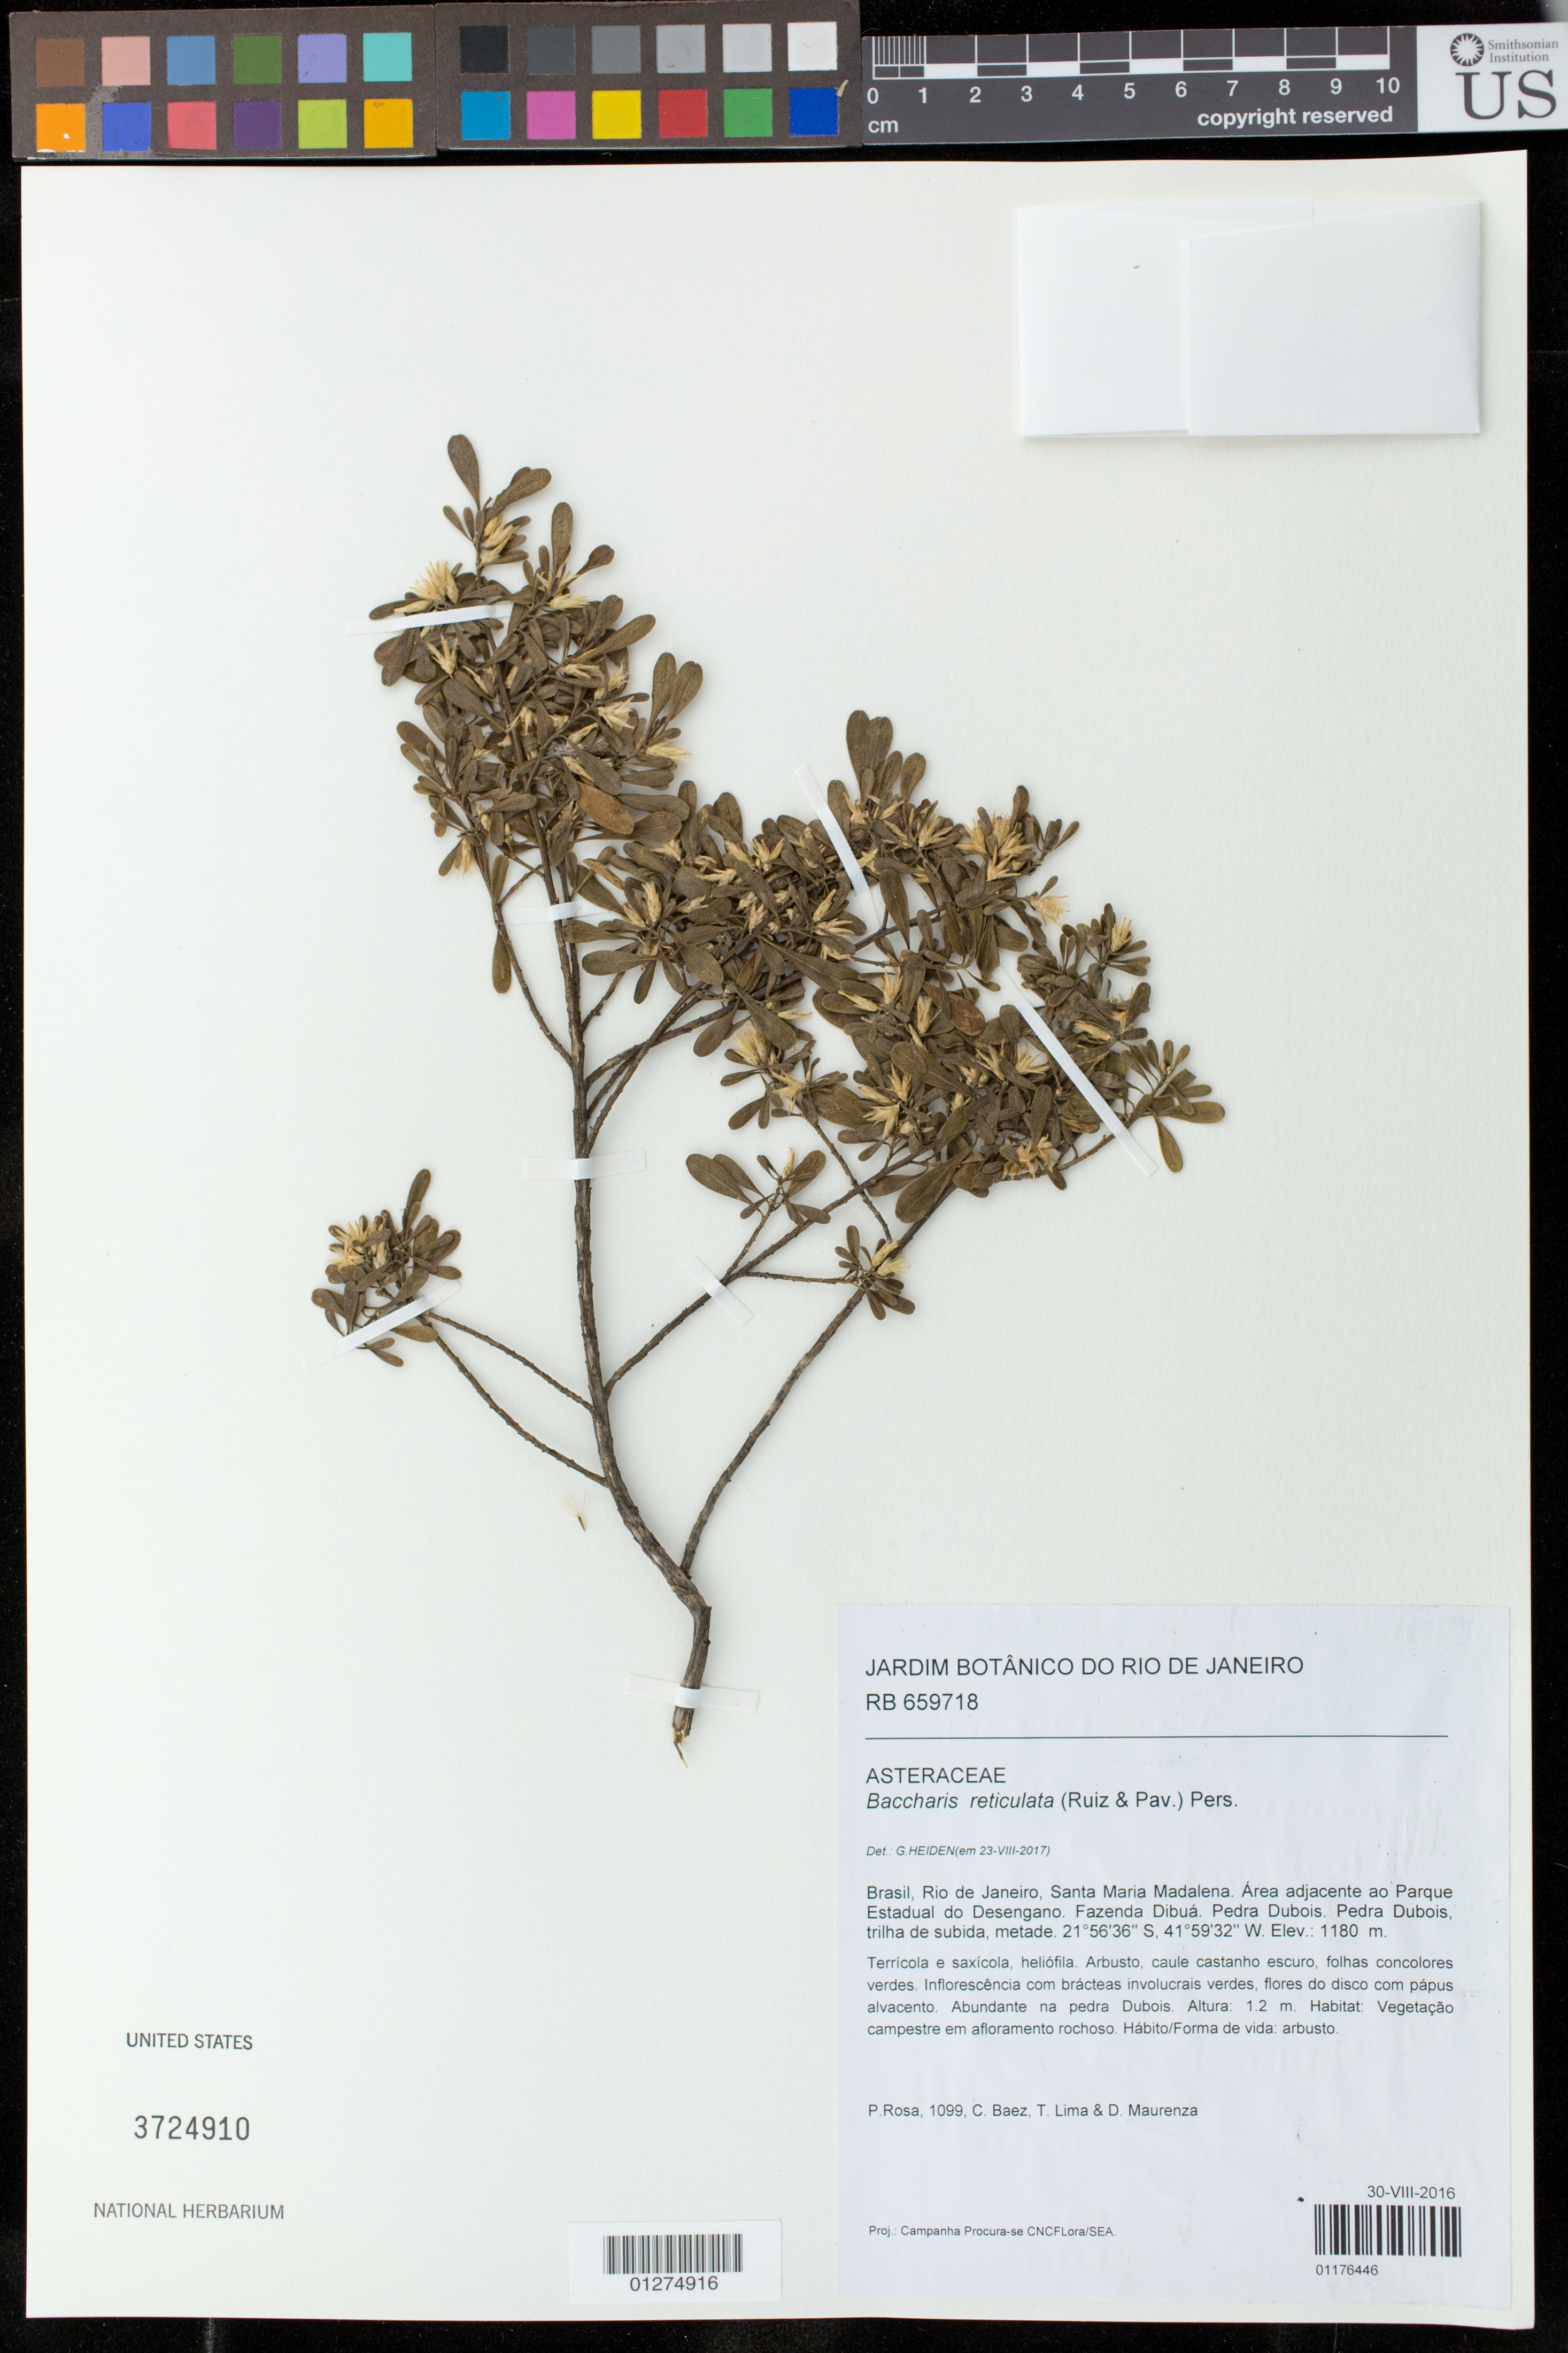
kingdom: Plantae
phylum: Tracheophyta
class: Magnoliopsida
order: Asterales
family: Asteraceae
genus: Baccharis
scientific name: Baccharis reticulata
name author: (Ruiz & Pav.) Pers.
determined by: Heiden, G.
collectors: P. Rosa, C. Baez, T. Lima & D. Maurenza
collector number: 1099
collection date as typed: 30 VIII 2016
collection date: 2016-08-30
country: Brazil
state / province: Rio de Janeiro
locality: Santa Maria Madalena. Área adjacente ao Parque Estadual do Desengano. Fazenda Dibua. Pedra Dubois, trilha de subida, metade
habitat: Vegetação campestre em afloramento rochoso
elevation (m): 1180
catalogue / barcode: US 3724910